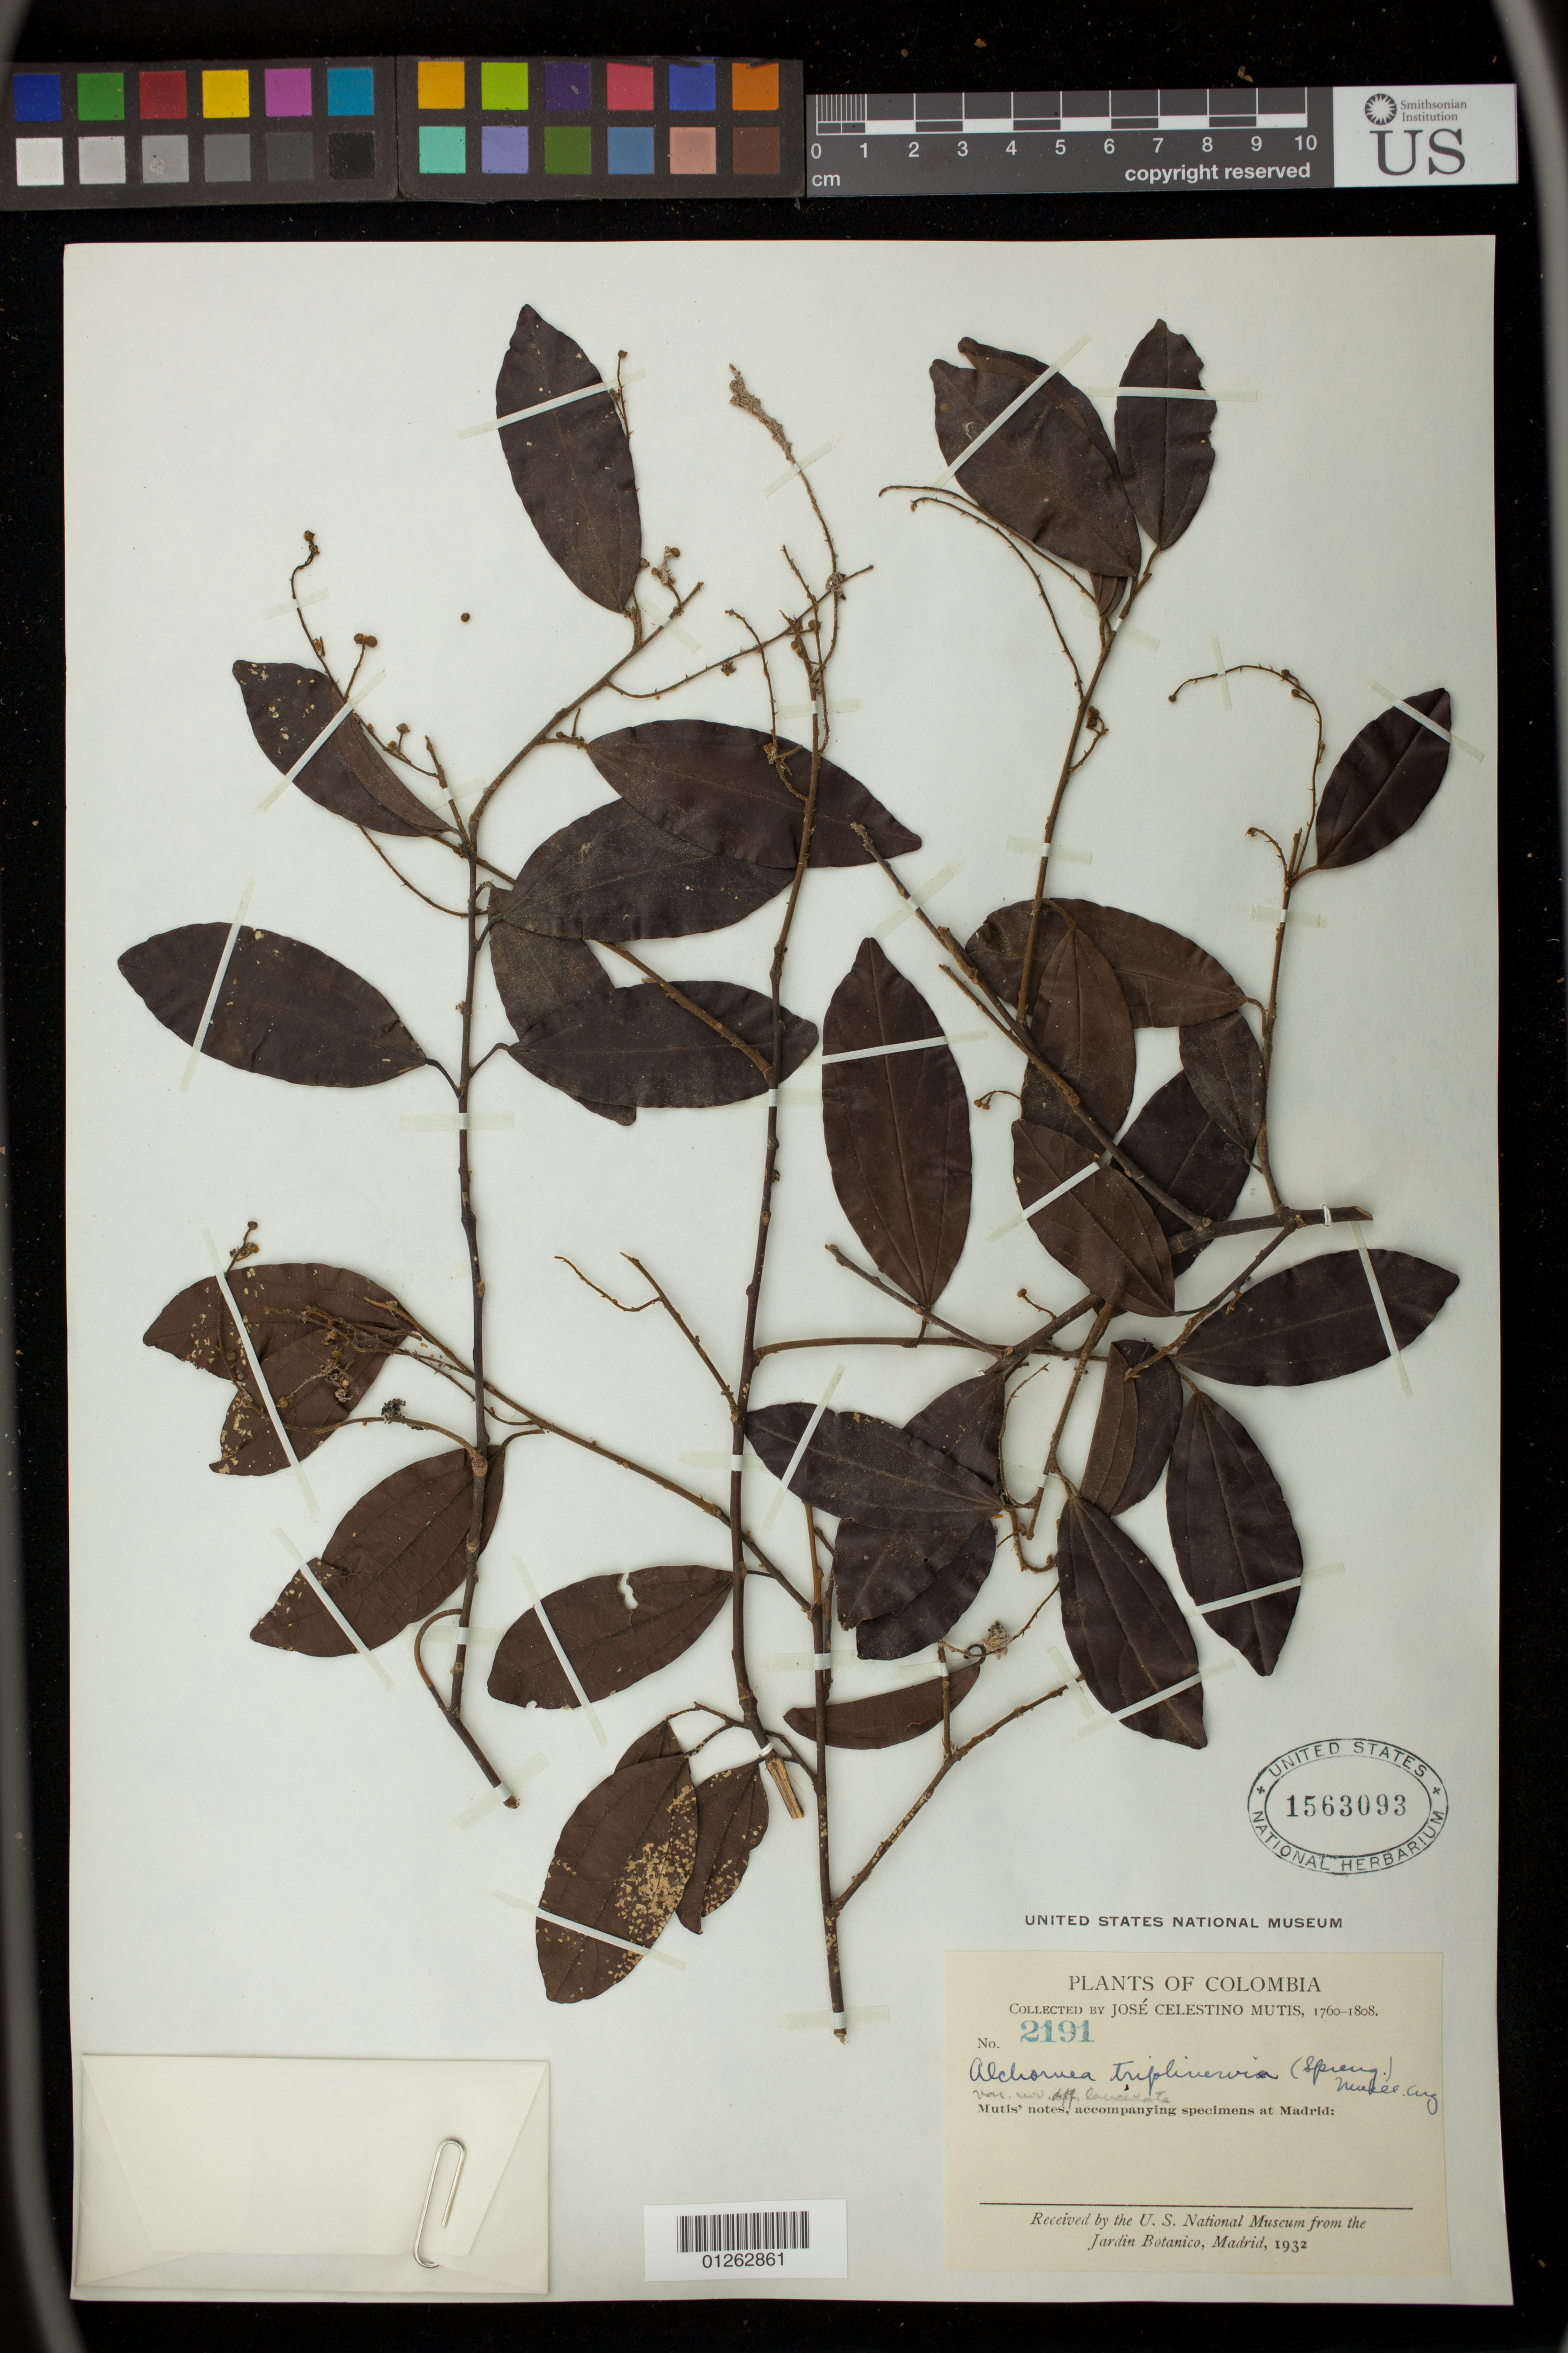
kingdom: Plantae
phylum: Tracheophyta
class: Magnoliopsida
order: Malpighiales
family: Euphorbiaceae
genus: Alchornea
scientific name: Alchornea triplinervia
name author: (Spreng.) Müll. Arg.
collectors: J. C. B. Mutis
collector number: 2191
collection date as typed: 1760-1808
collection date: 1760/1808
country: Colombia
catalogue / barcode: US 1563093